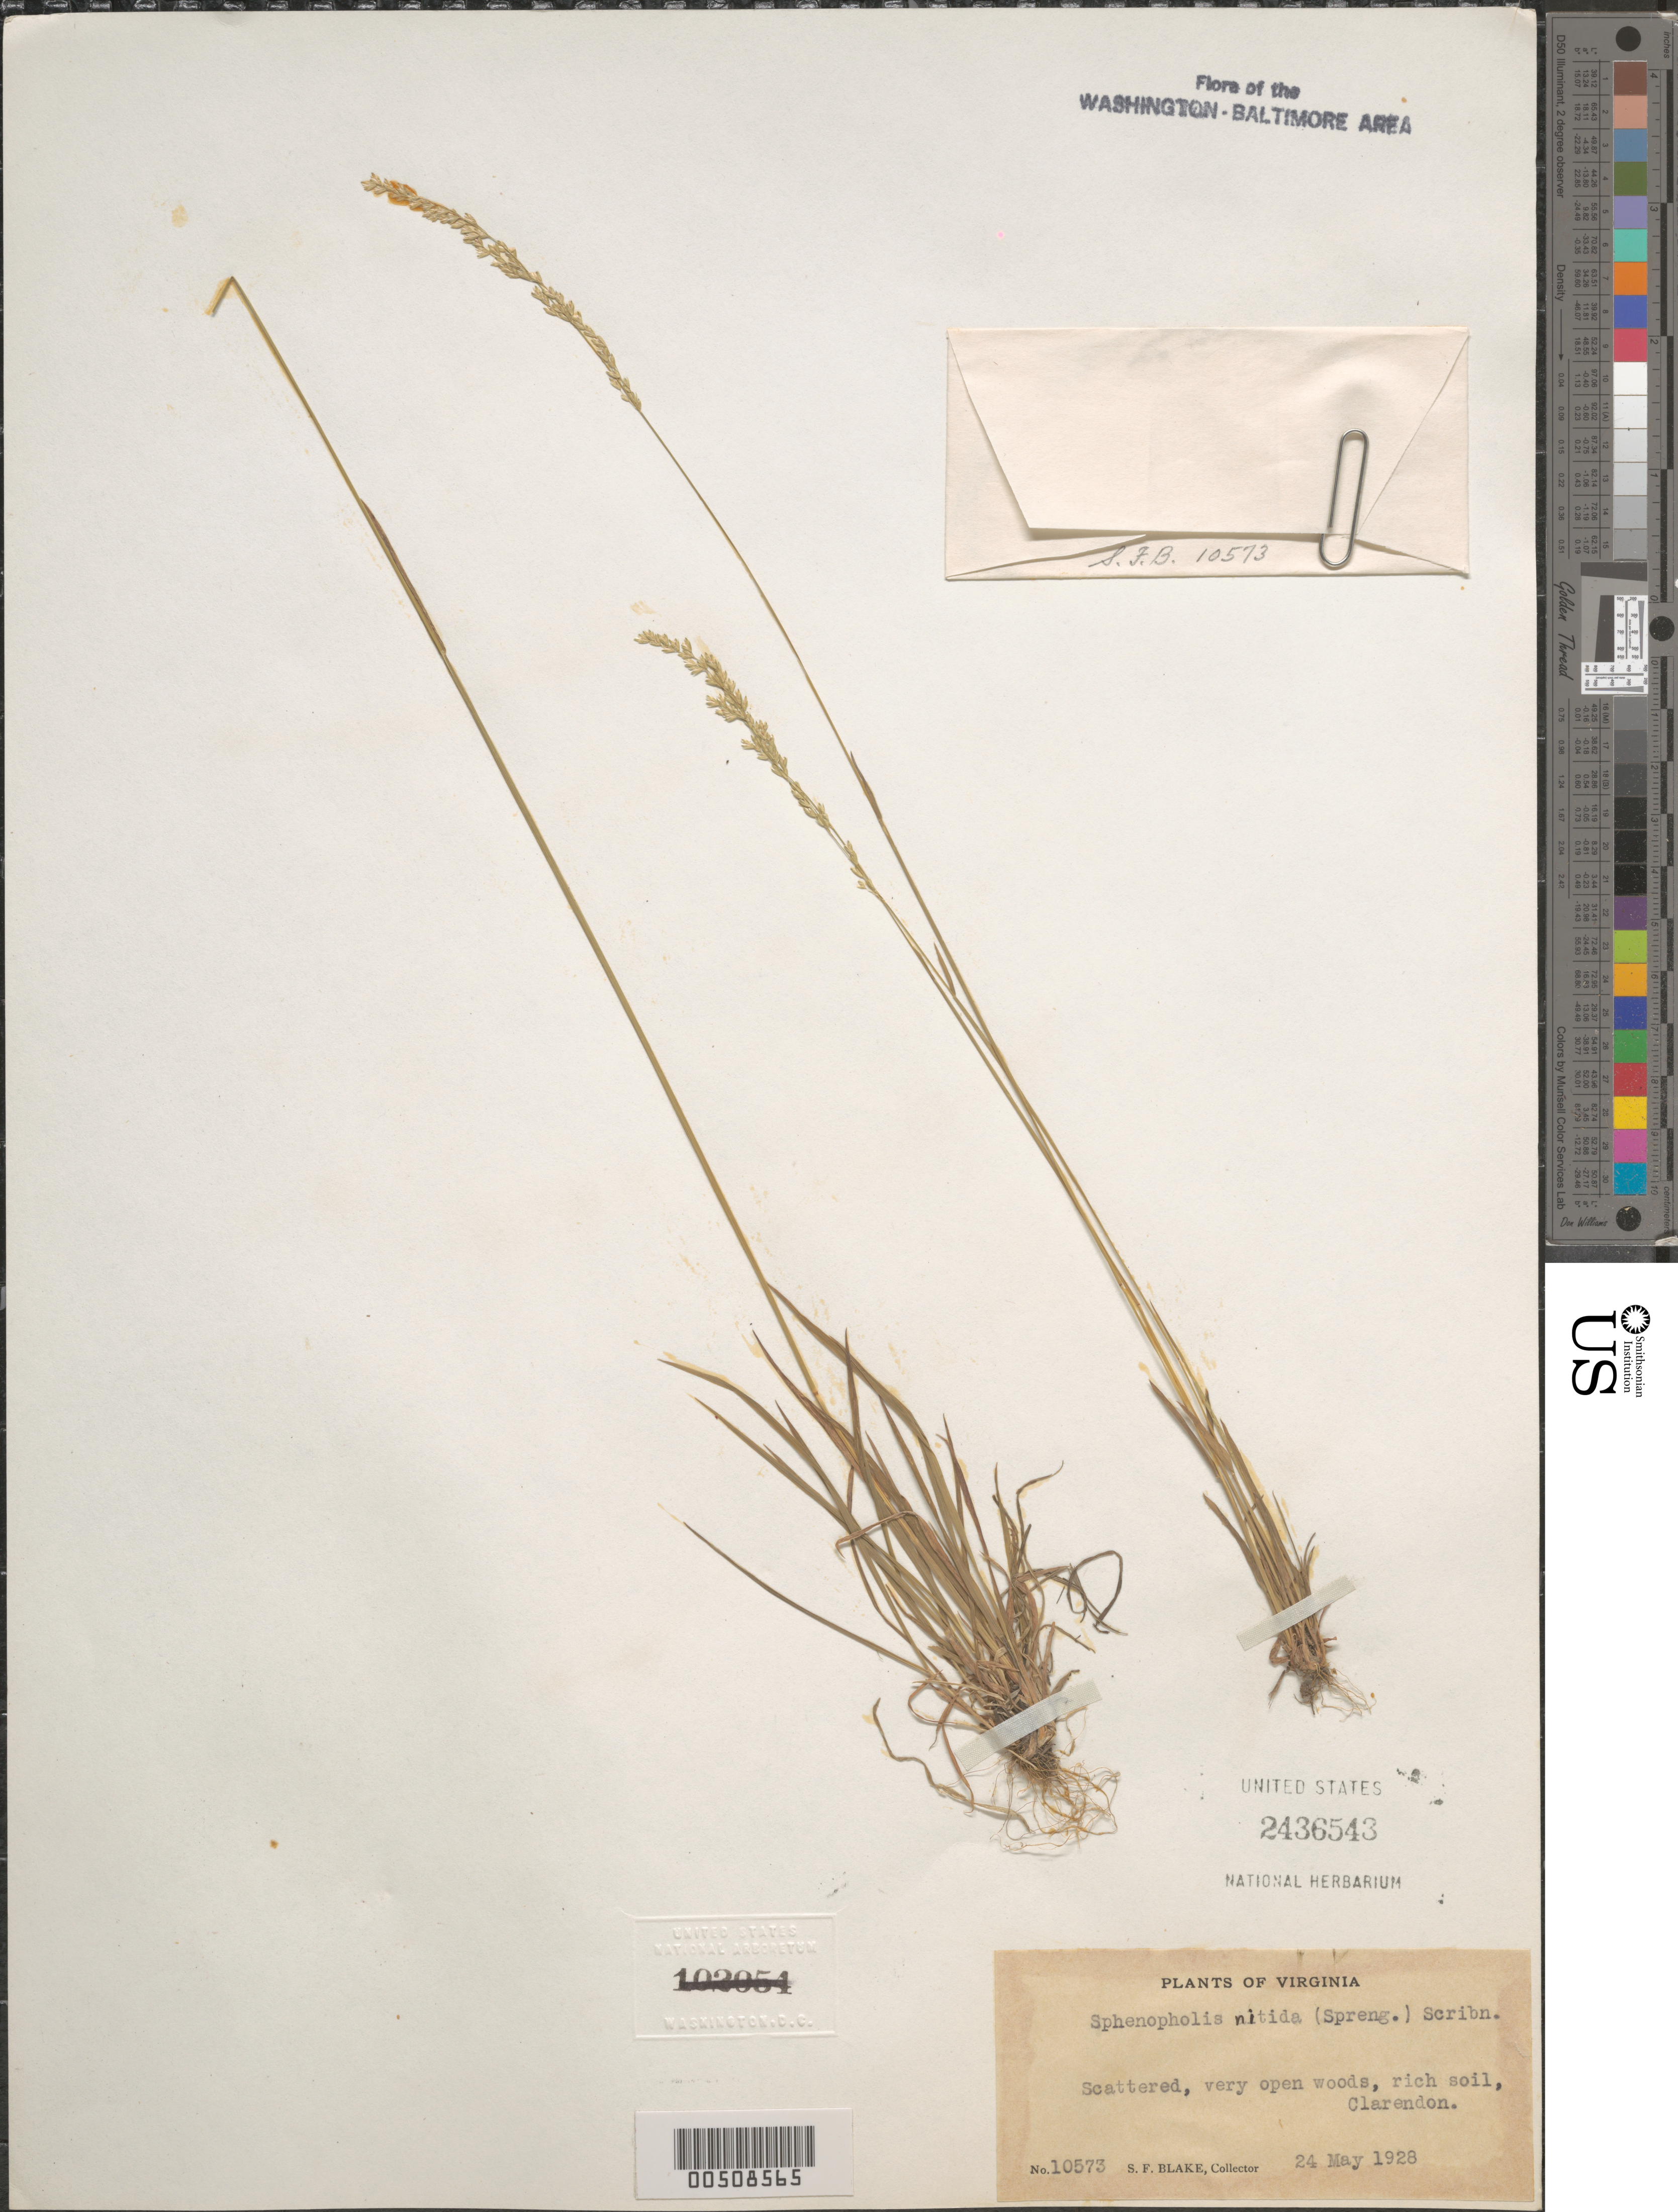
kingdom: Plantae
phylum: Tracheophyta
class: Liliopsida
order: Poales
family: Poaceae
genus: Sphenopholis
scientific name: Sphenopholis nitida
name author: (Biehler) Scribn.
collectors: S. Blake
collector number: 10573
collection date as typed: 24 May 1928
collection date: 1928-05-24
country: United States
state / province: Virginia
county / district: Arlington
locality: Clarendon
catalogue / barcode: US 2436543